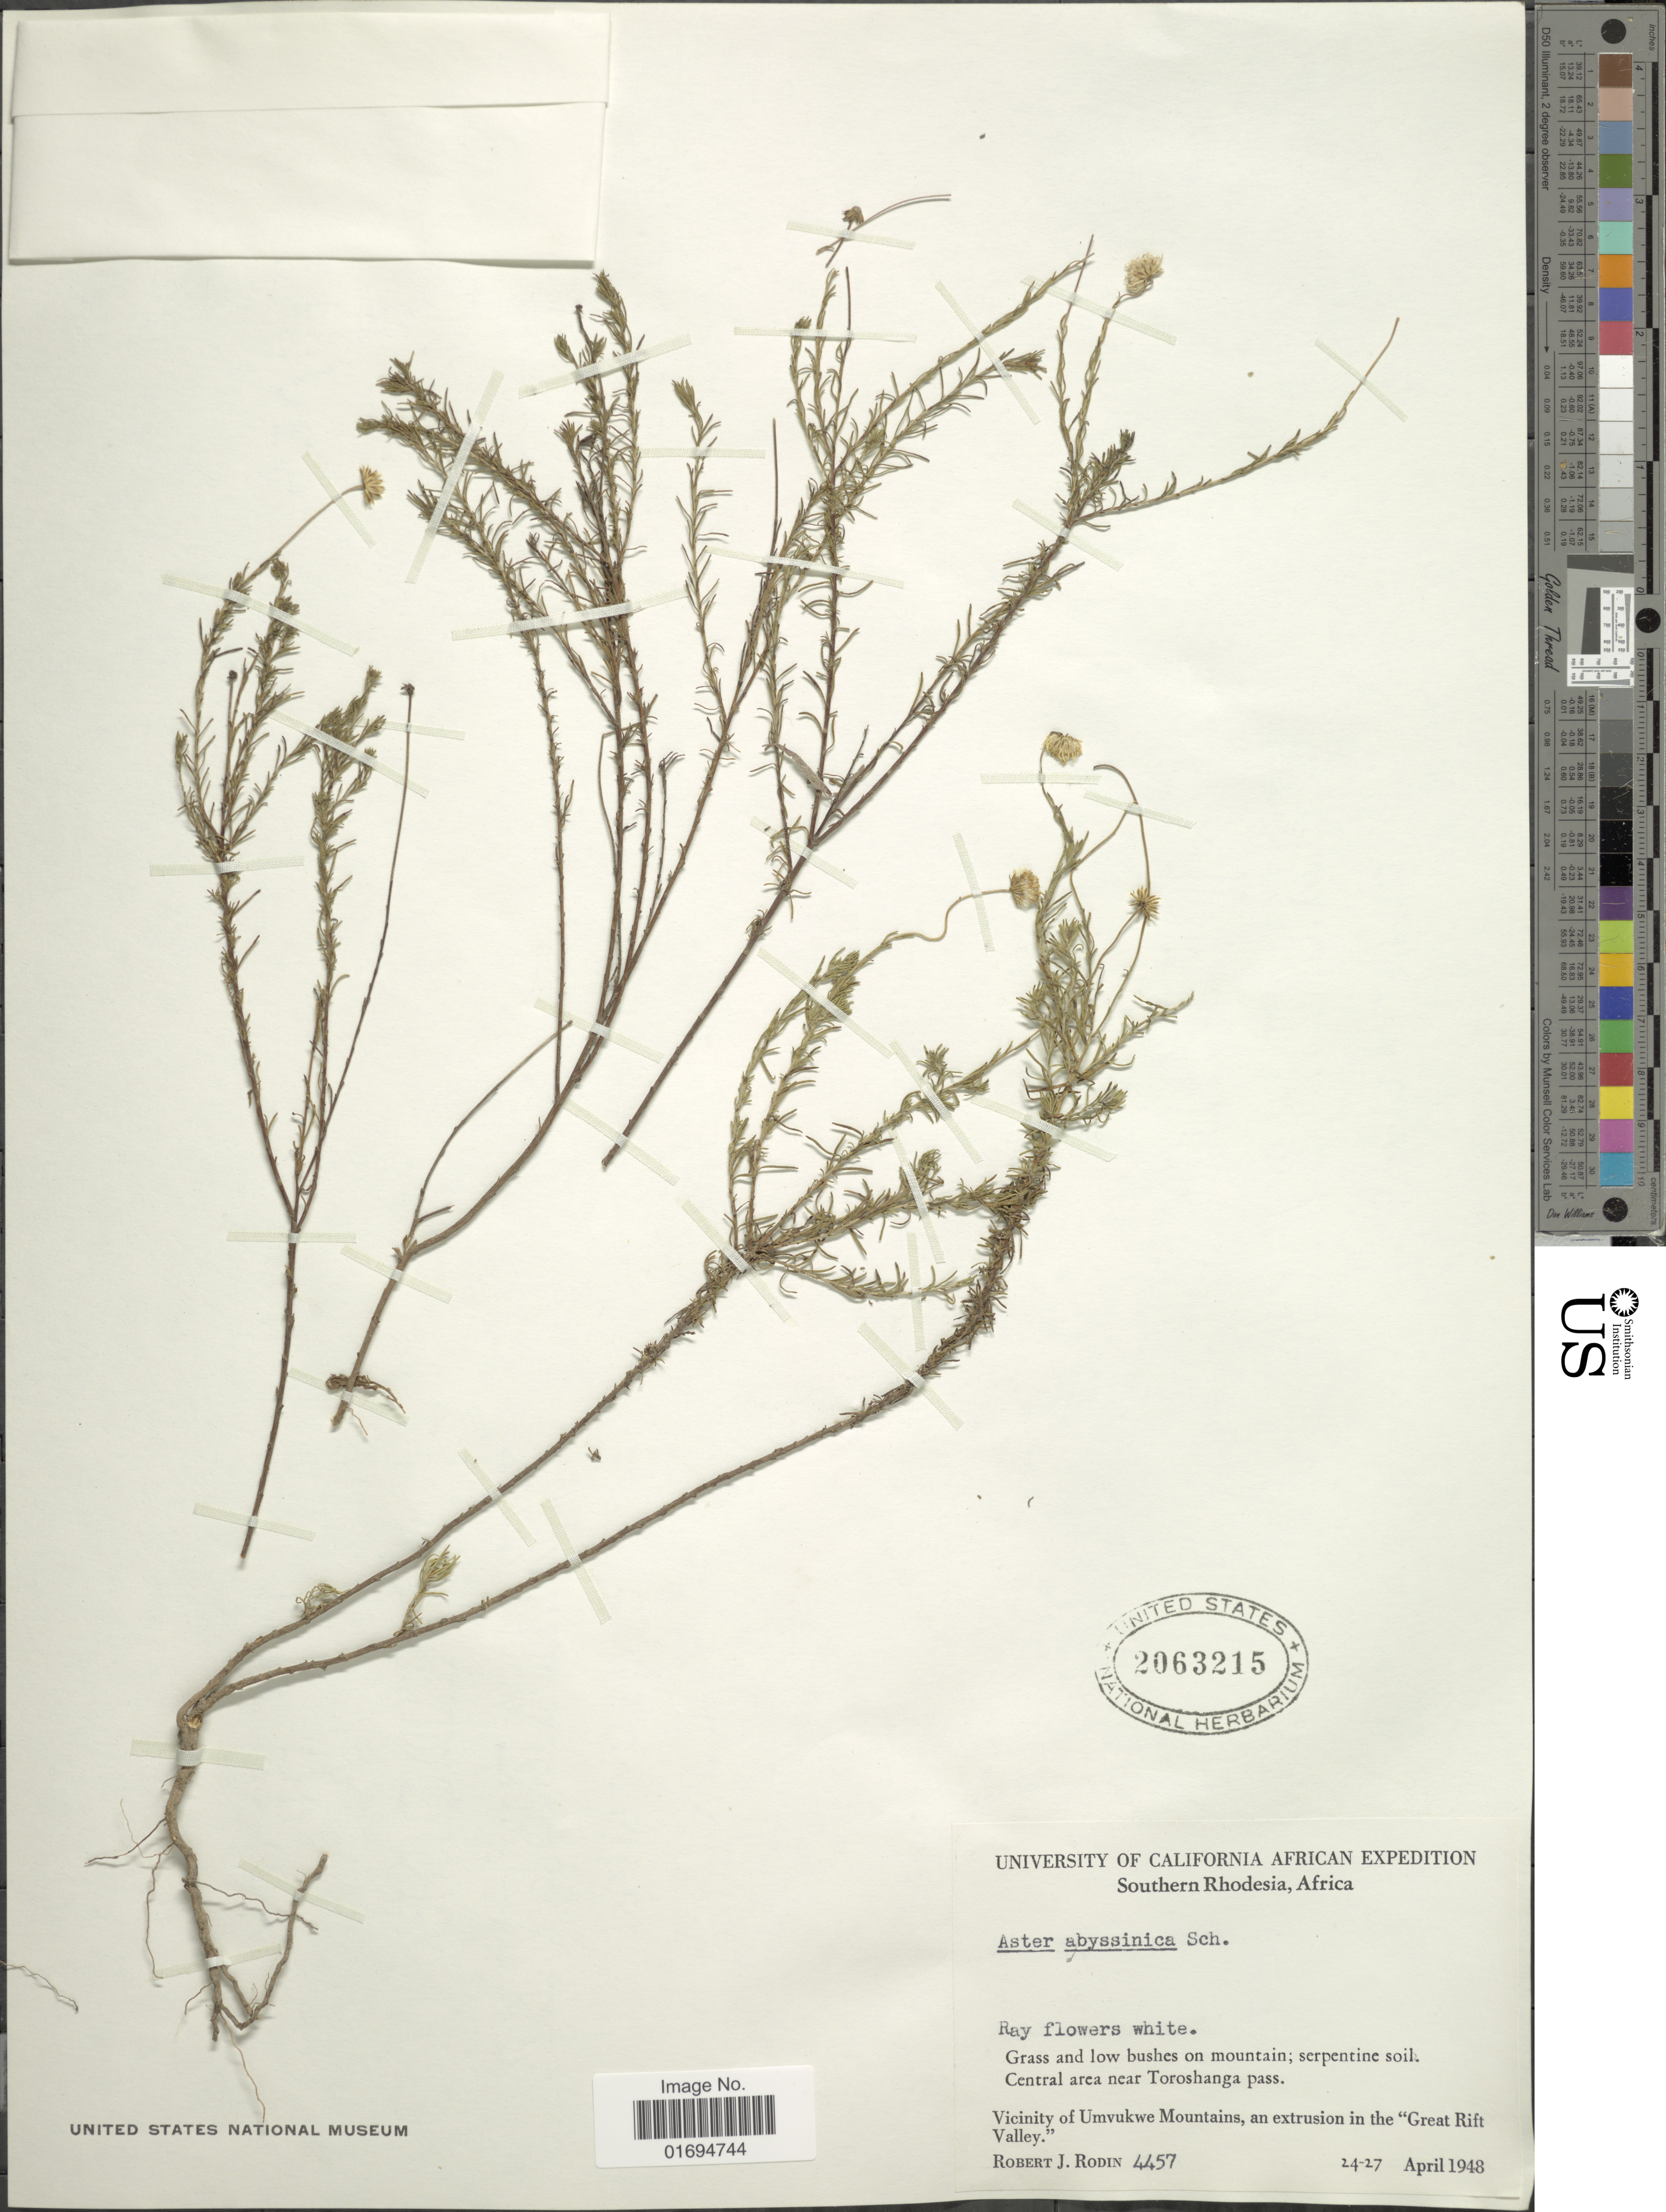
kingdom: Plantae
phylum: Tracheophyta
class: Magnoliopsida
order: Asterales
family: Asteraceae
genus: Felicia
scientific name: Felicia abyssinia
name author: Sch. Bip. ex A. Rich.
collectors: R. J. Rodin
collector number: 4457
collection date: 1948-04-24/1948-04-27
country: Zimbabwe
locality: Southern Rhodesia. Central area near Toroshanga pass, Vicinity of Umvukwe Mountains, an extrusion in the "Great Rift Valley."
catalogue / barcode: US 2063215